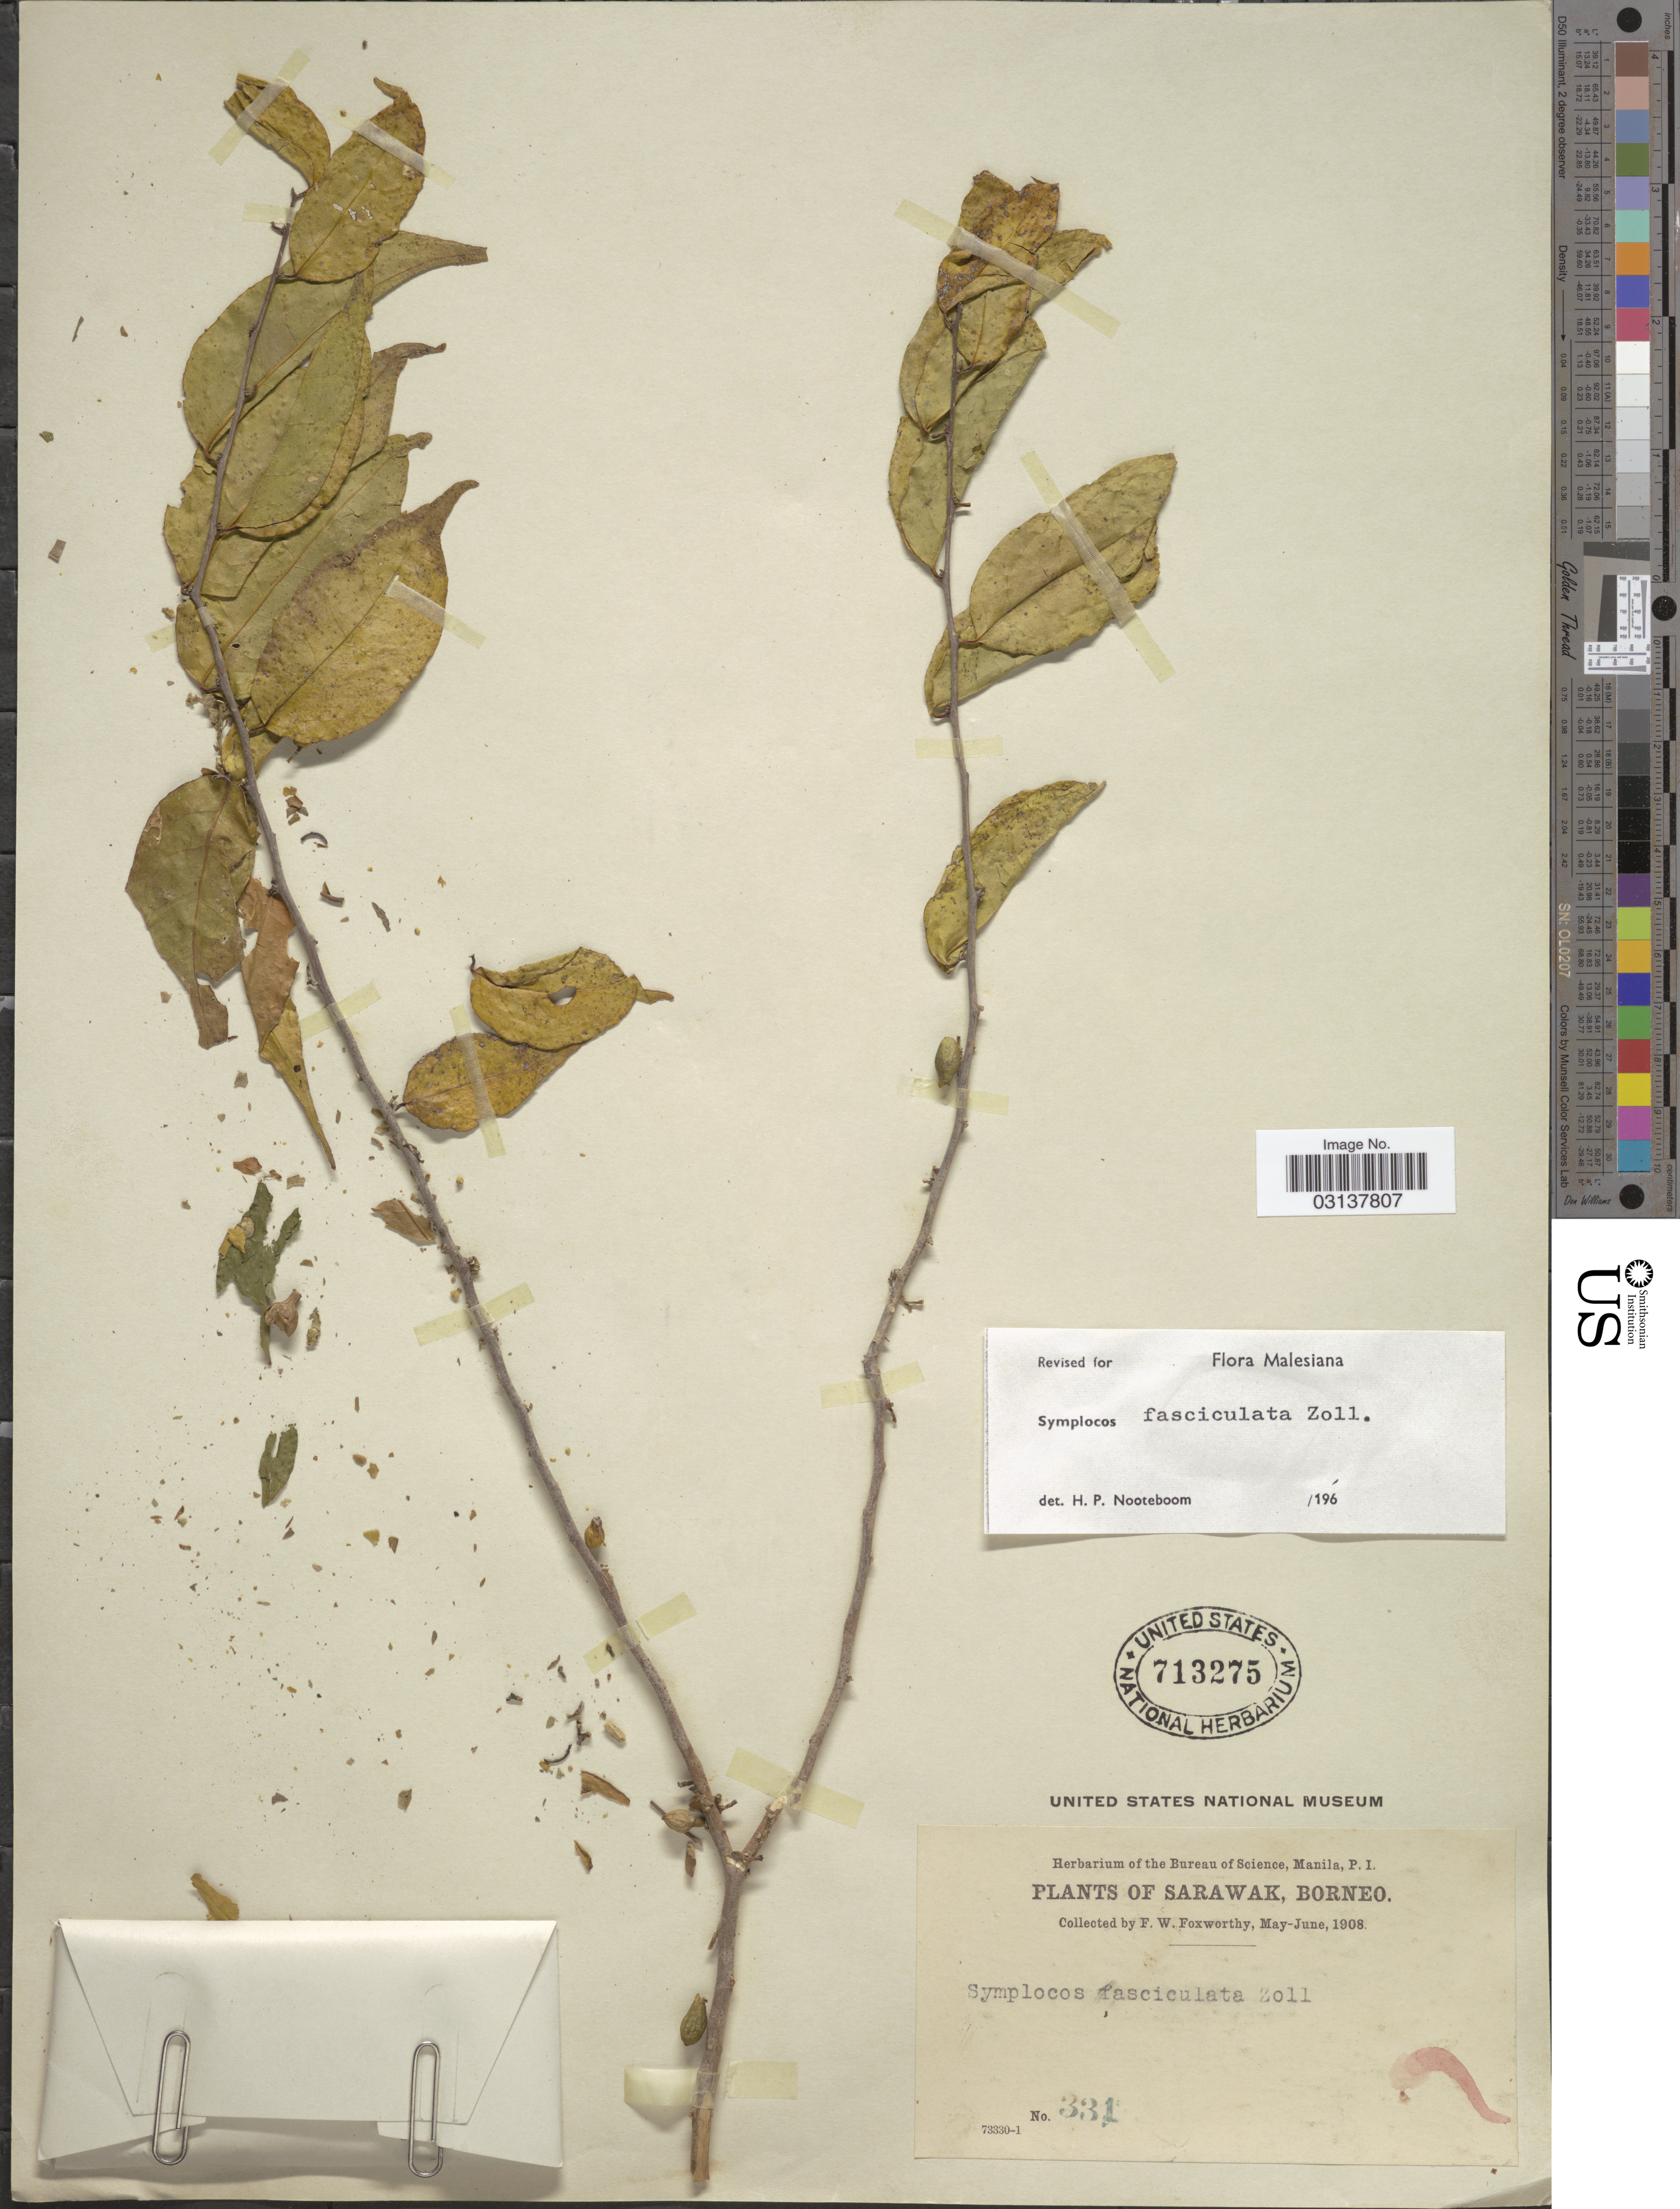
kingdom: Plantae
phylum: Tracheophyta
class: Magnoliopsida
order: Ericales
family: Symplocaceae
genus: Symplocos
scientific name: Symplocos fasciculata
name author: Zoll.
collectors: F. W. Foxworthy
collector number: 334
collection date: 1908-05/1908-06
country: Malaysia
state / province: Sarawak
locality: Sarawak, Borneo.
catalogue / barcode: US 713275